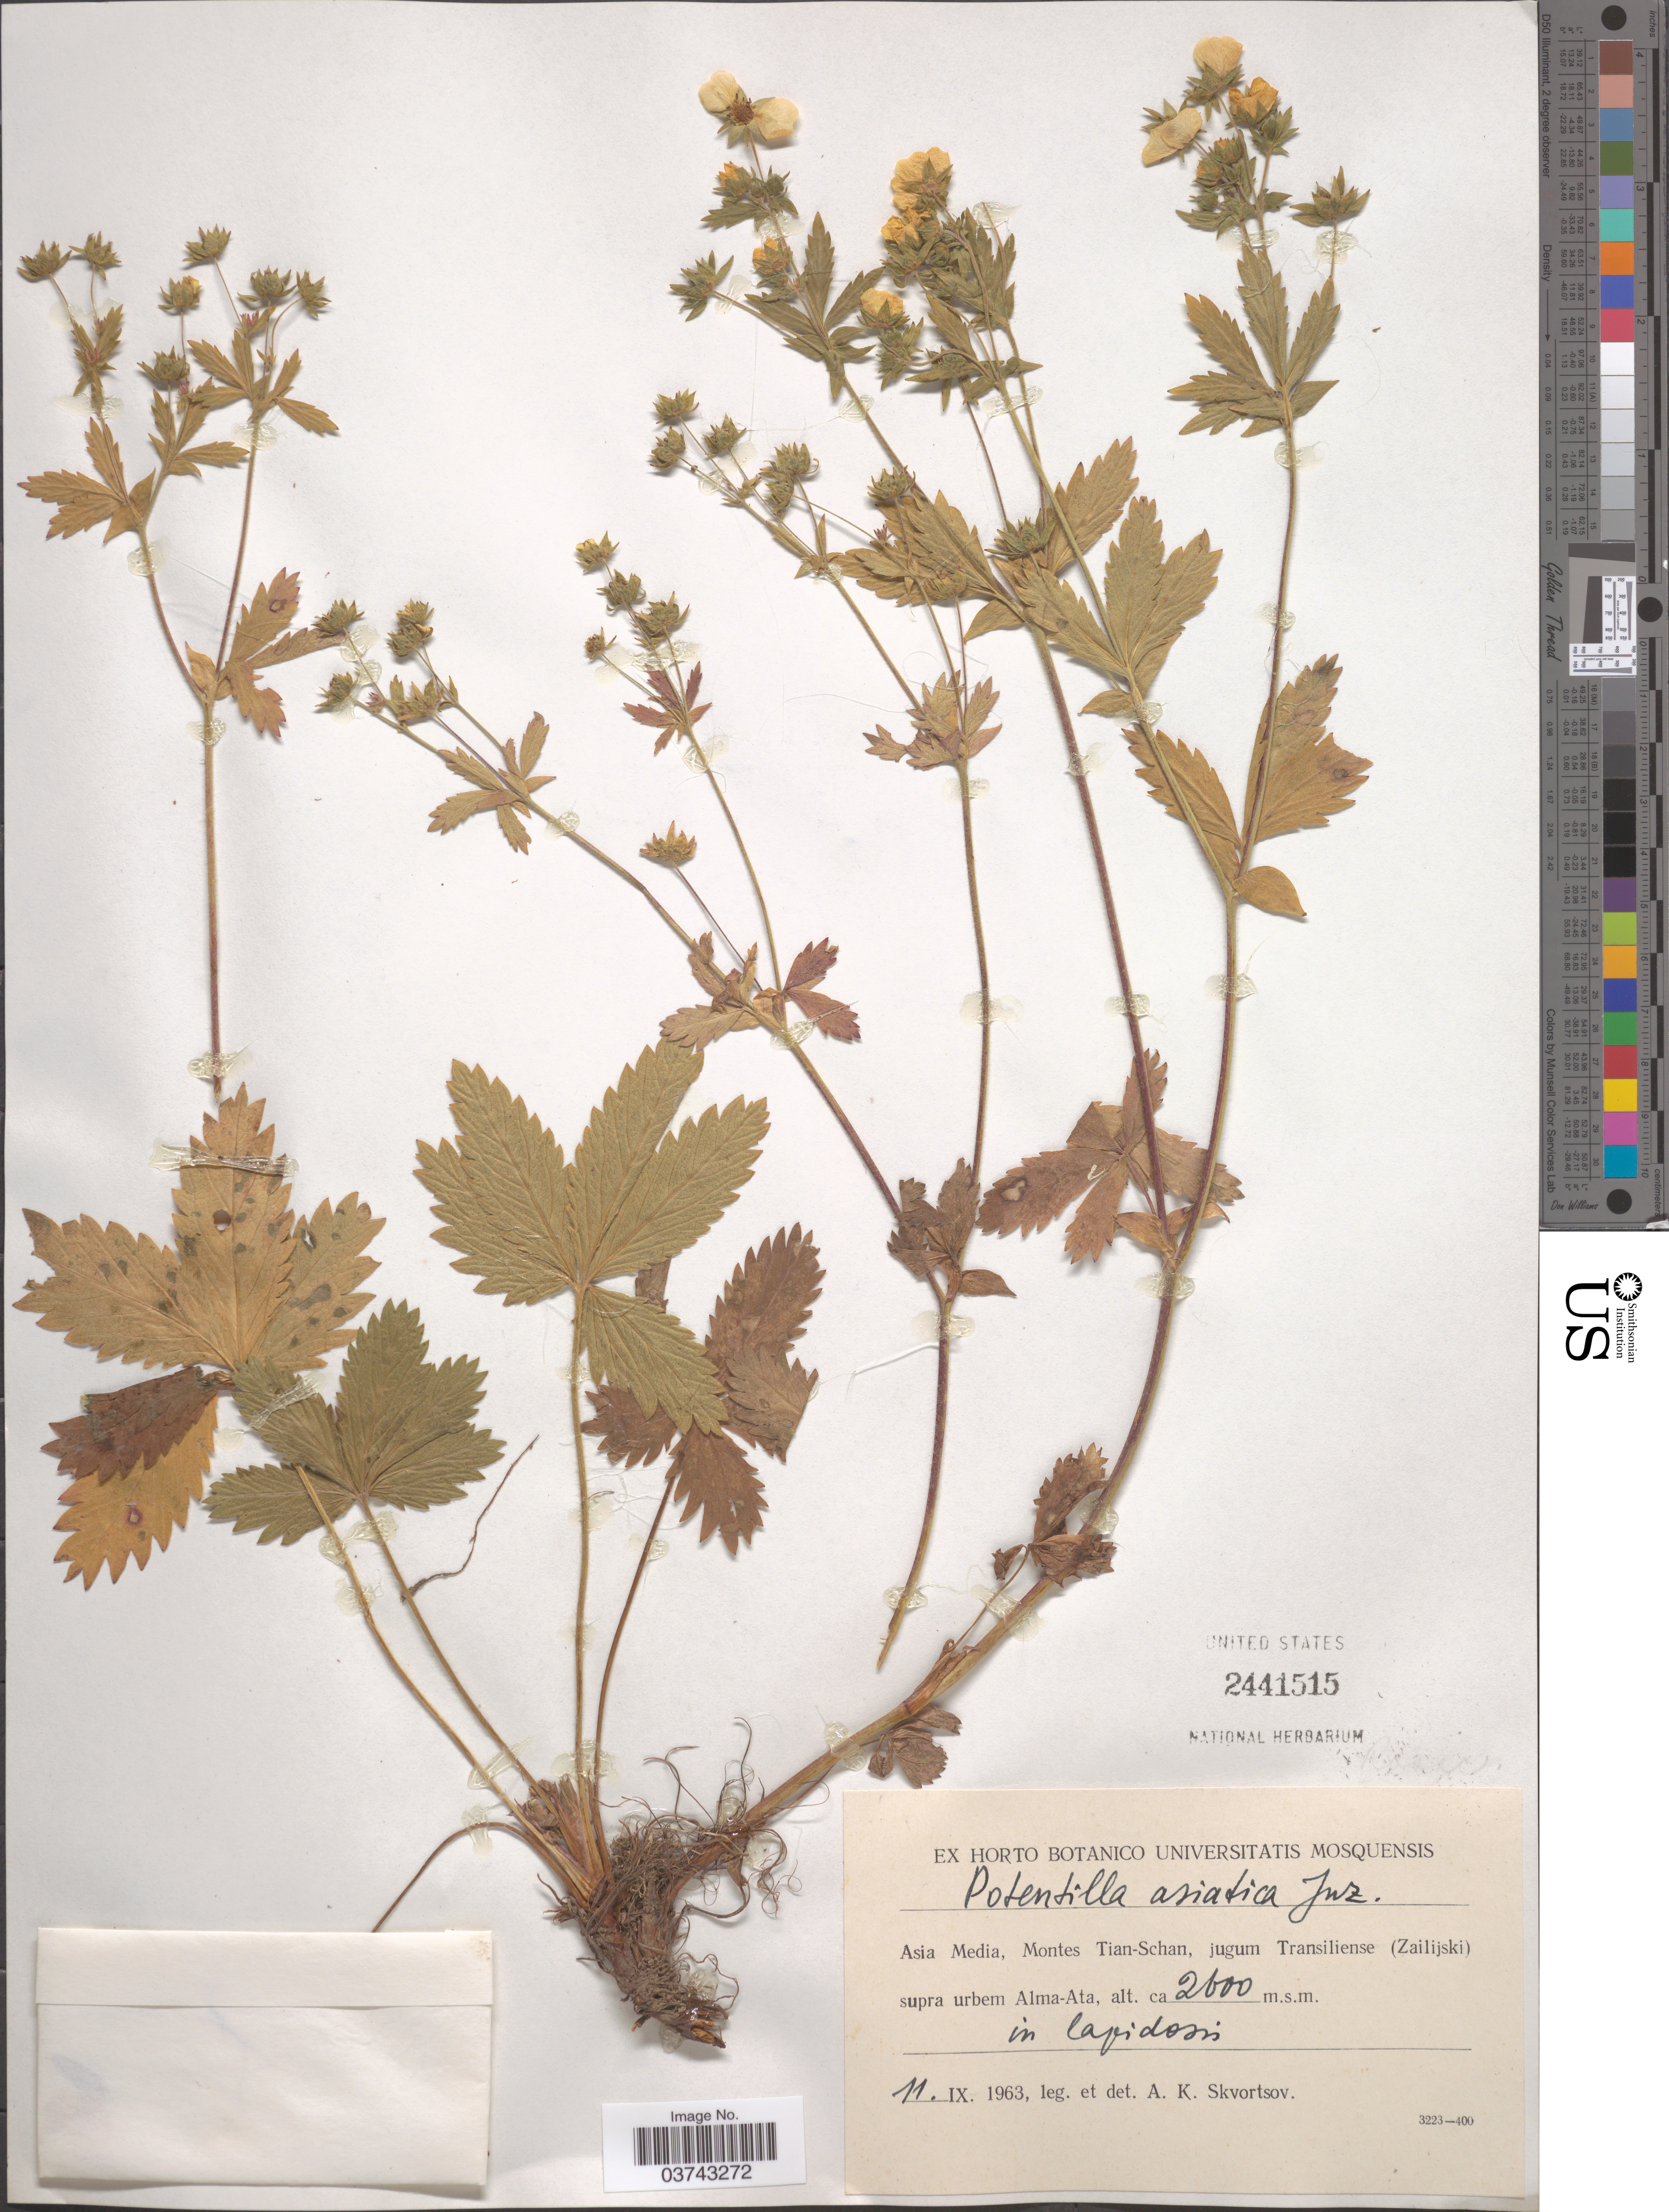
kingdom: Plantae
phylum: Tracheophyta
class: Magnoliopsida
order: Rosales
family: Rosaceae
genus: Potentilla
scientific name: Potentilla asiatica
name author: (Th. Wolf) Juz.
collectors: A. K. Skvortsov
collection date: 1963-09-11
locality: Asia Media, Montes Tian-Schan, jugum Transiliense (Zailijski) supra urbem Alma-Ata.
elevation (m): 2600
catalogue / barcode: US 2441515